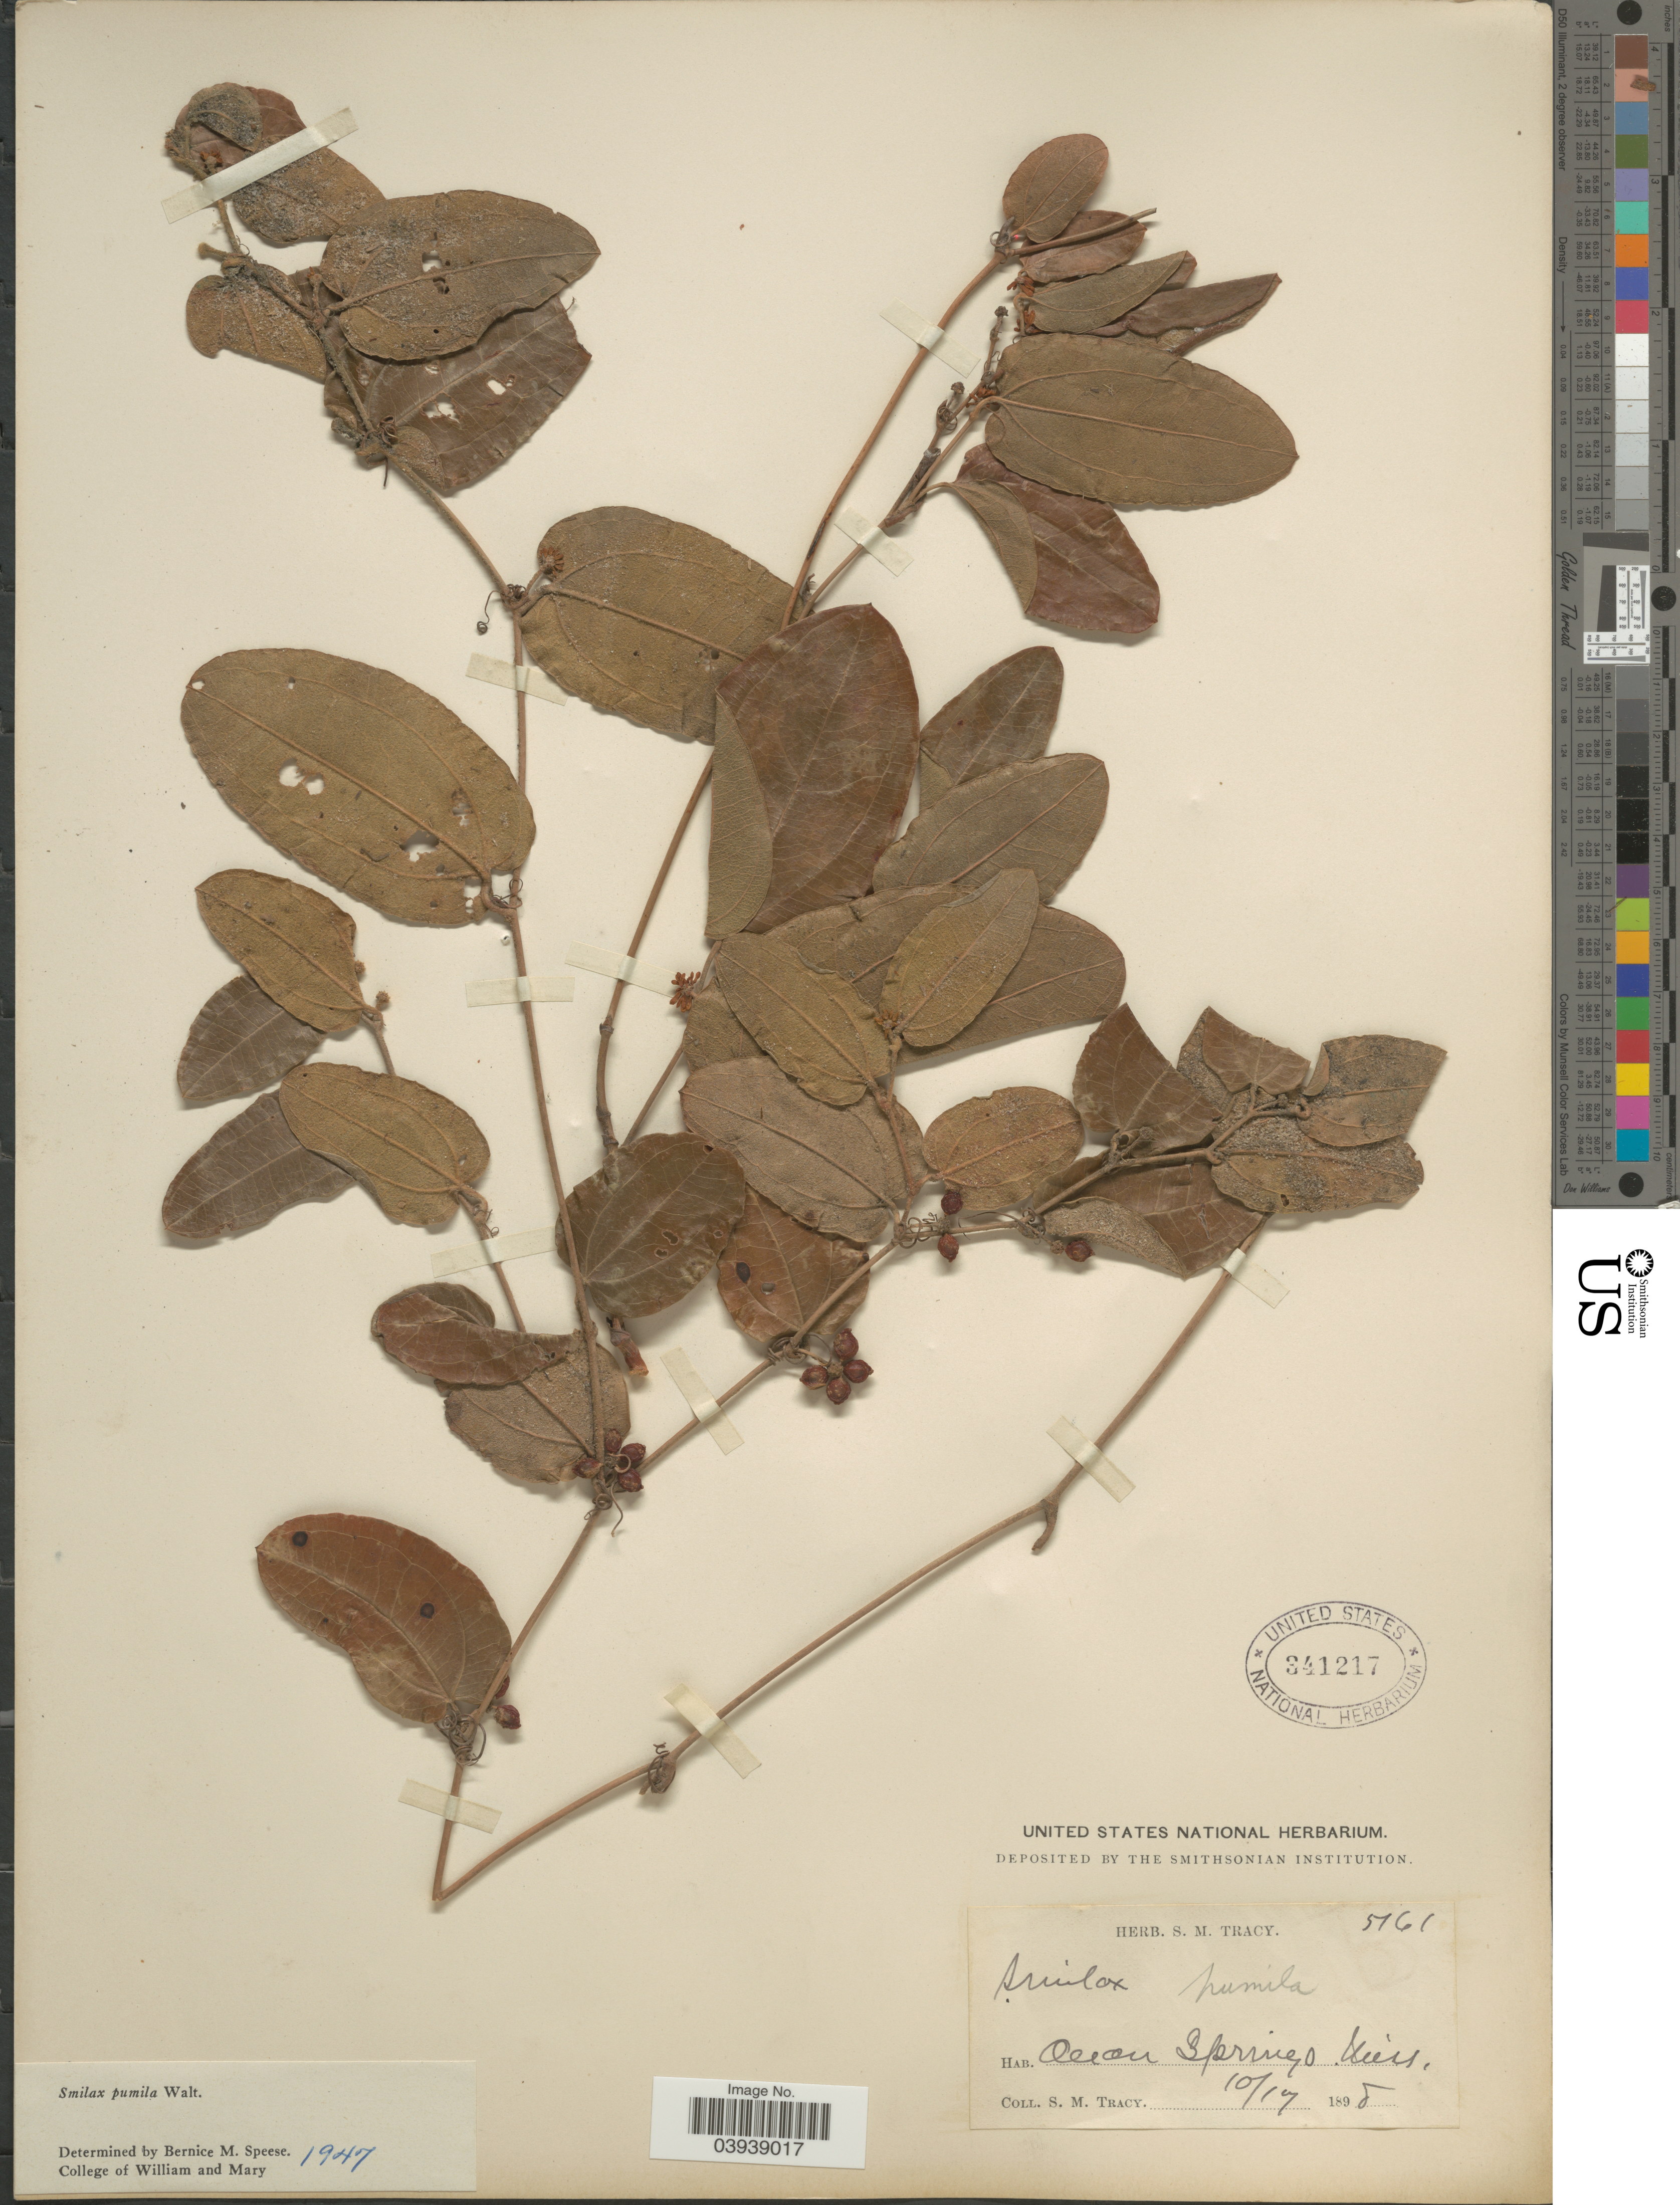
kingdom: Plantae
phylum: Tracheophyta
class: Liliopsida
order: Liliales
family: Smilacaceae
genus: Smilax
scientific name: Smilax pumila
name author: Walter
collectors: S. M. Tracy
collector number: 5161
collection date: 1898-10-17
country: United States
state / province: Mississippi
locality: Ocean Springs.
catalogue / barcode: US 341217